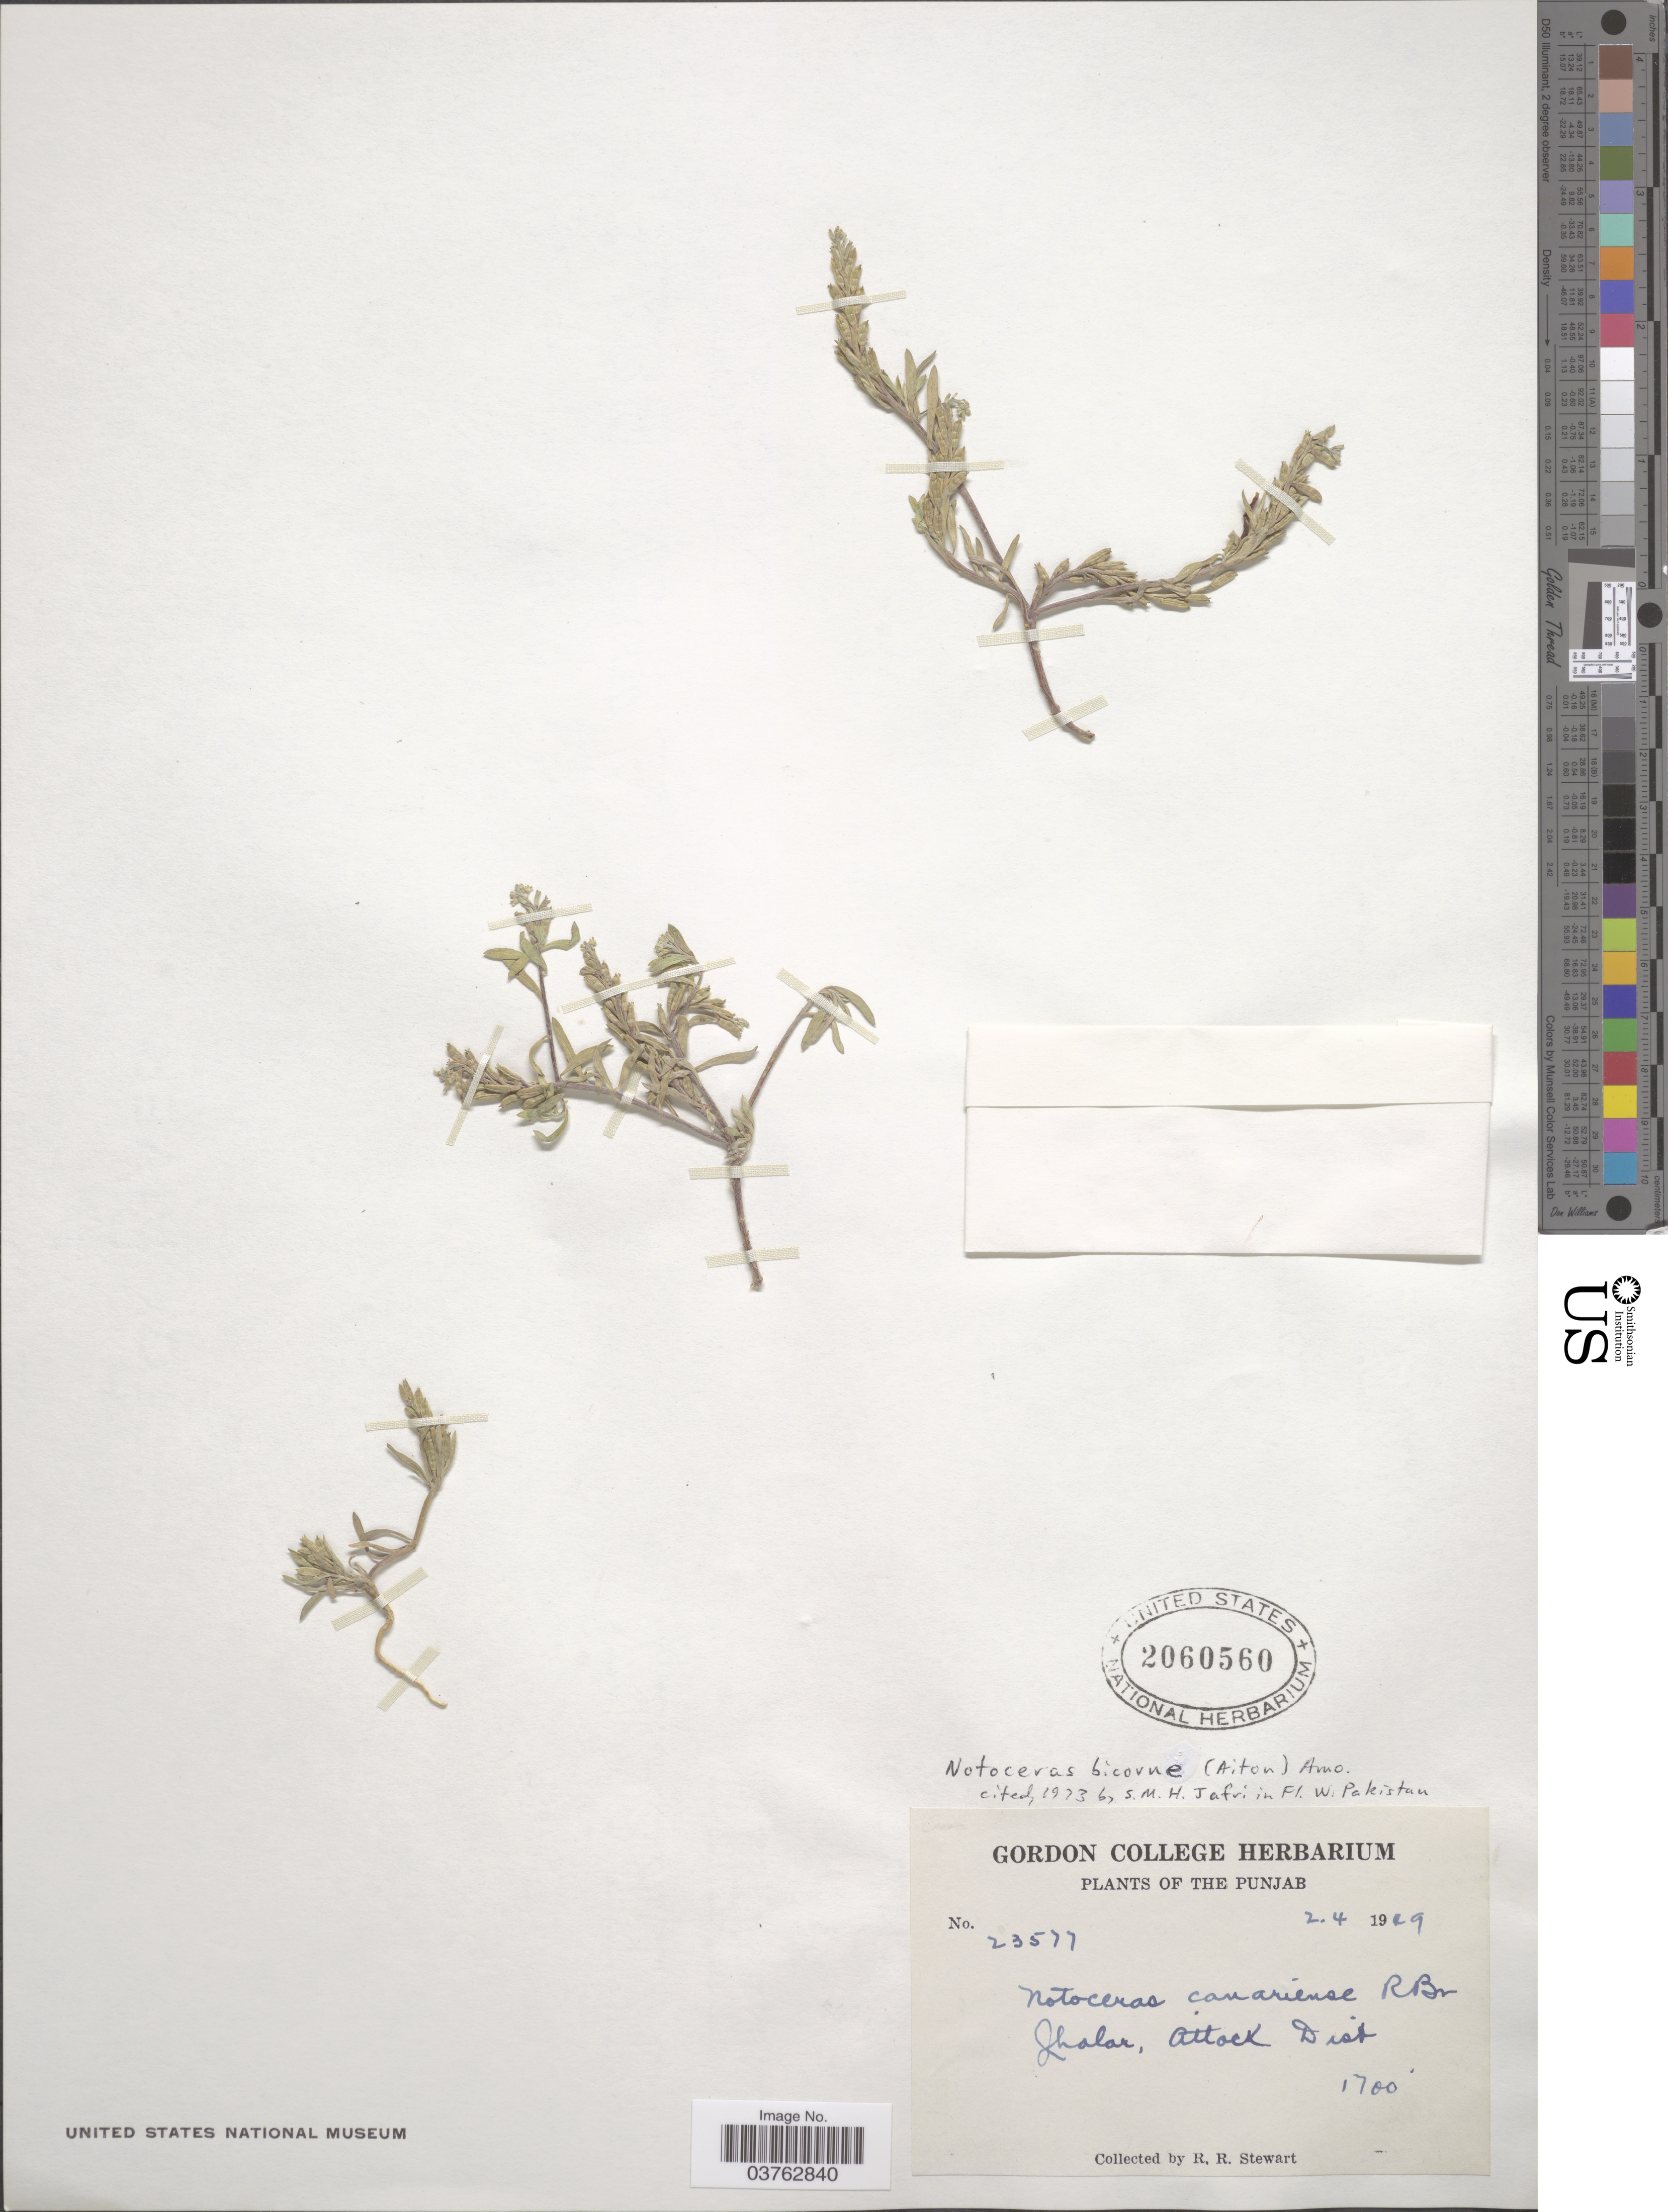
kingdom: Plantae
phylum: Tracheophyta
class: Magnoliopsida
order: Brassicales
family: Brassicaceae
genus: Notoceras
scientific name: Notoceras bicorne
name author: (Aiton) Amo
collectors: R. Stewart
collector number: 23577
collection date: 1949-04-02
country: Pakistan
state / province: Punjab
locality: Jhalar, Attock Dist.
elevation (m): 518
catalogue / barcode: US 2060560